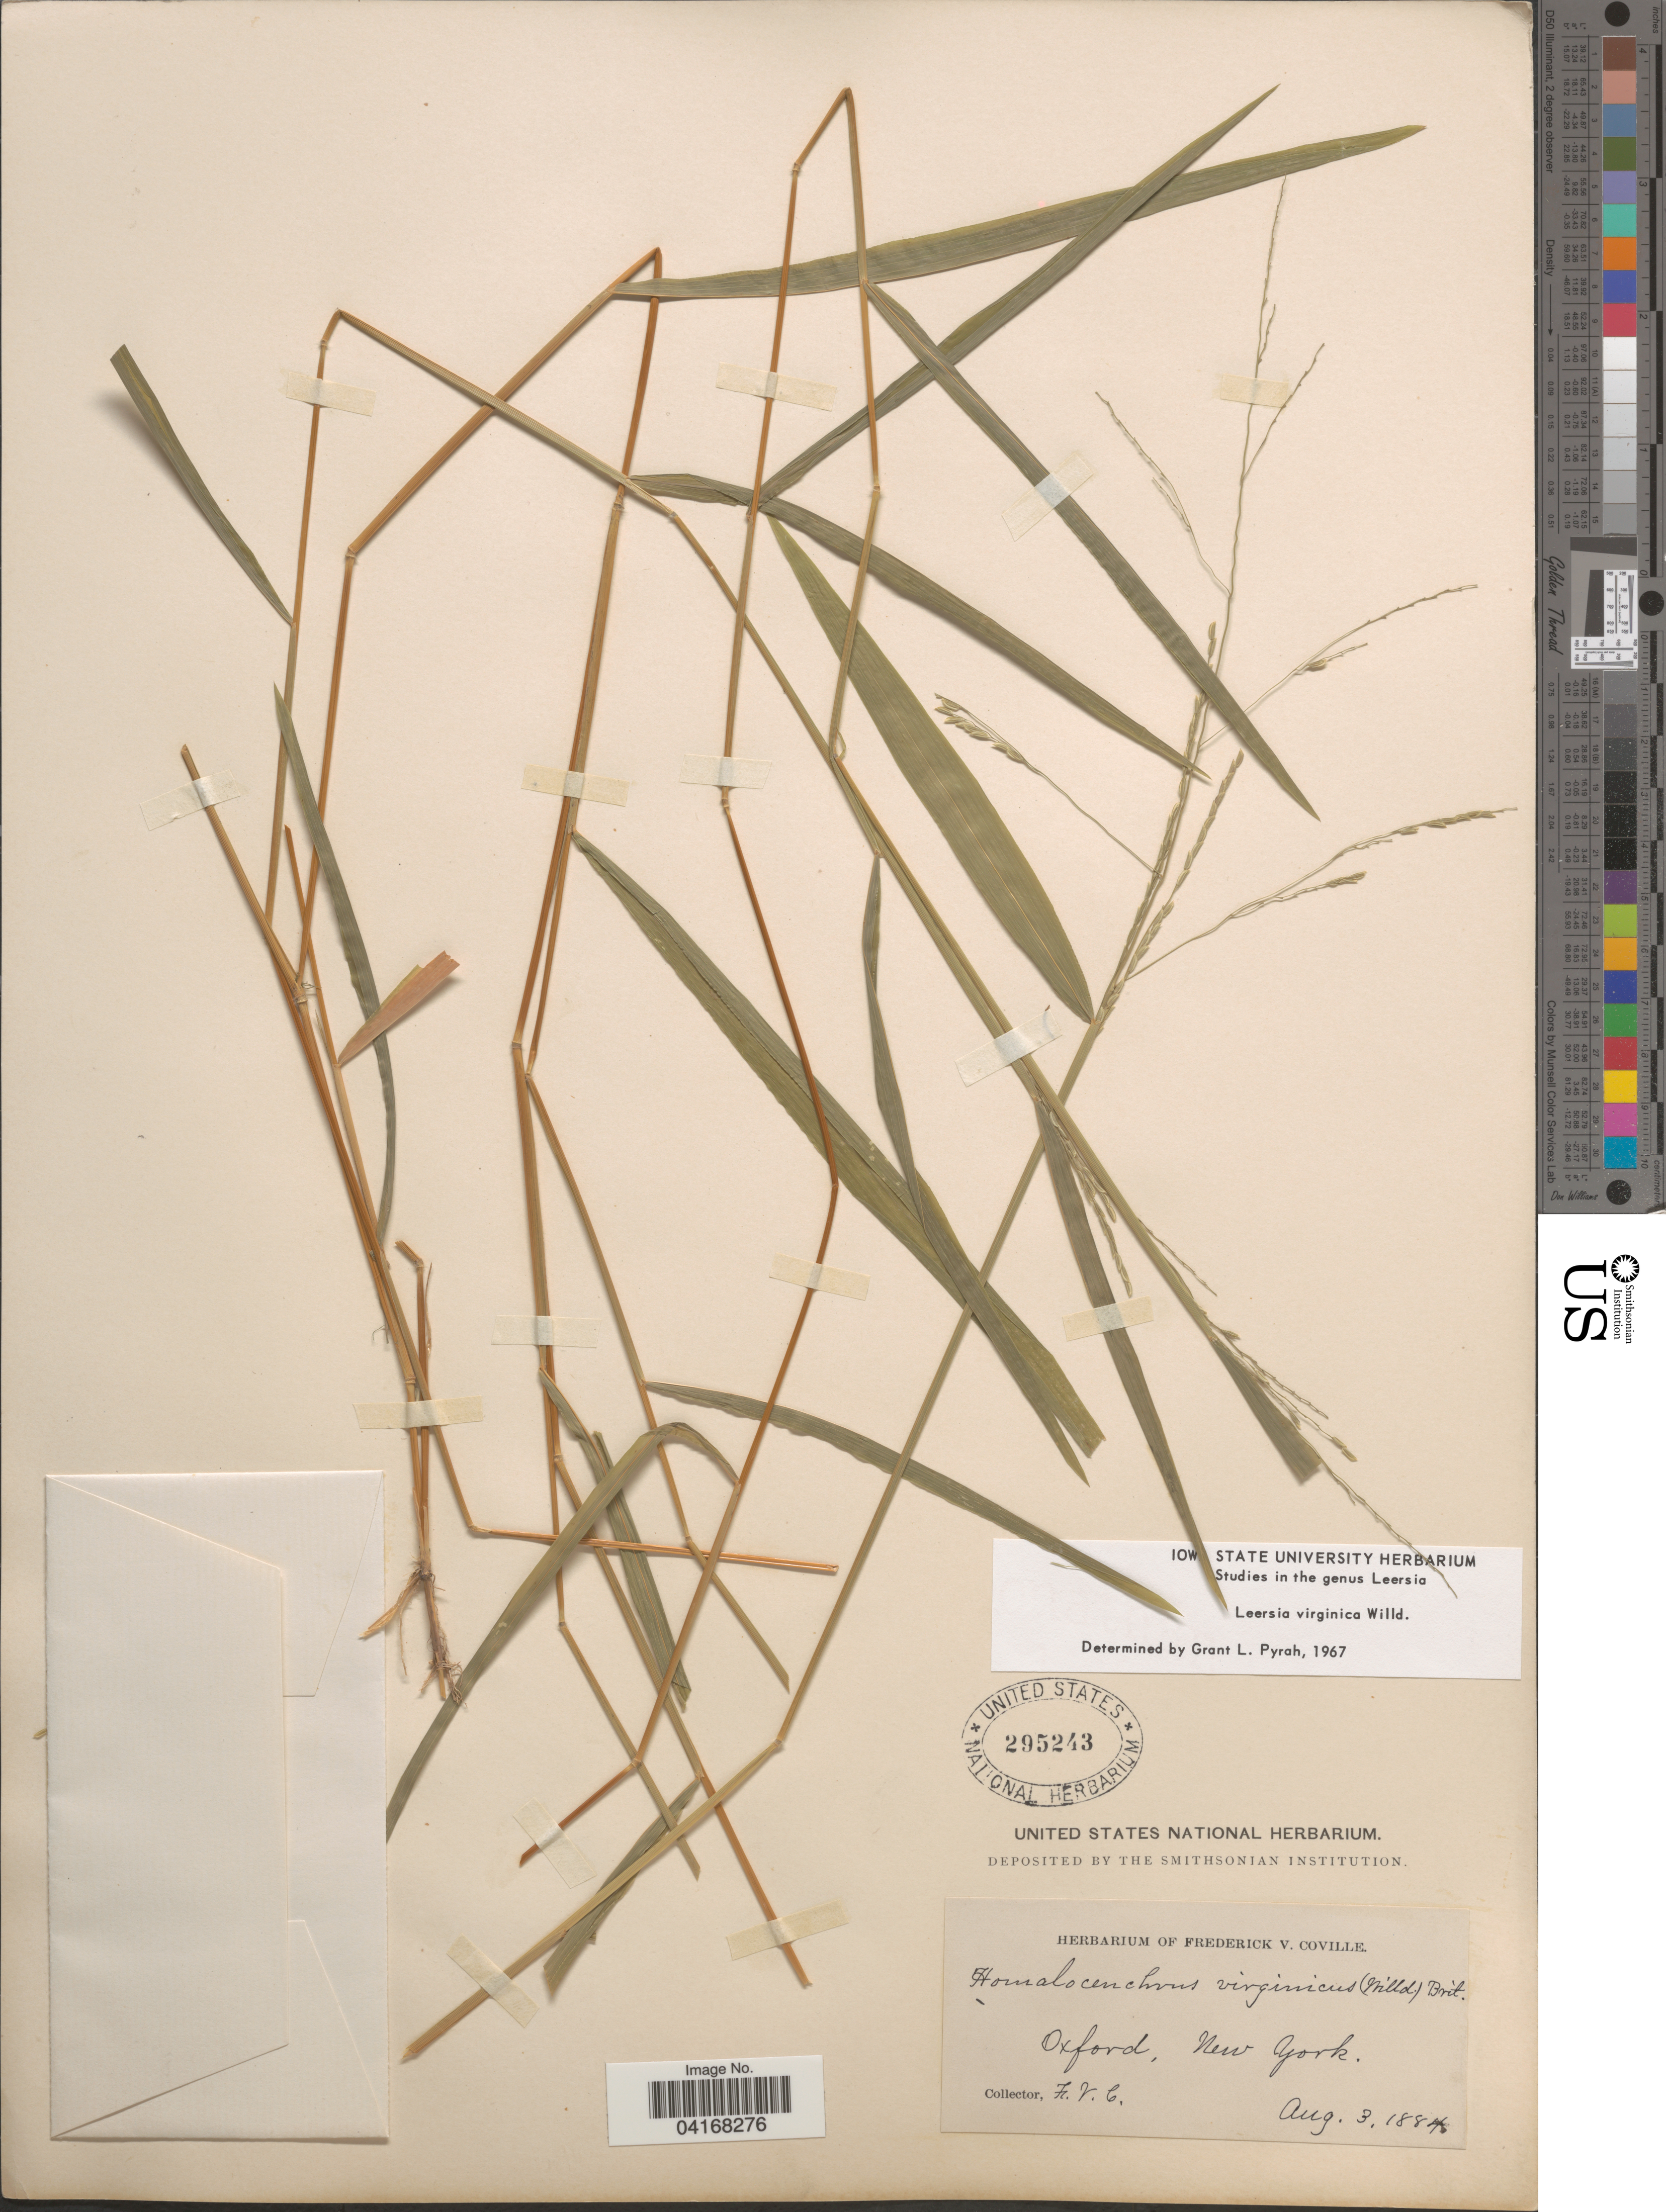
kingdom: Plantae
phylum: Tracheophyta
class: Liliopsida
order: Poales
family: Poaceae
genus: Leersia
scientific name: Leersia virginica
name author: Willd.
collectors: F. V. Coville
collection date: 1884-08-03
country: United States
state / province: New York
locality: Oxford.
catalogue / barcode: US 295243